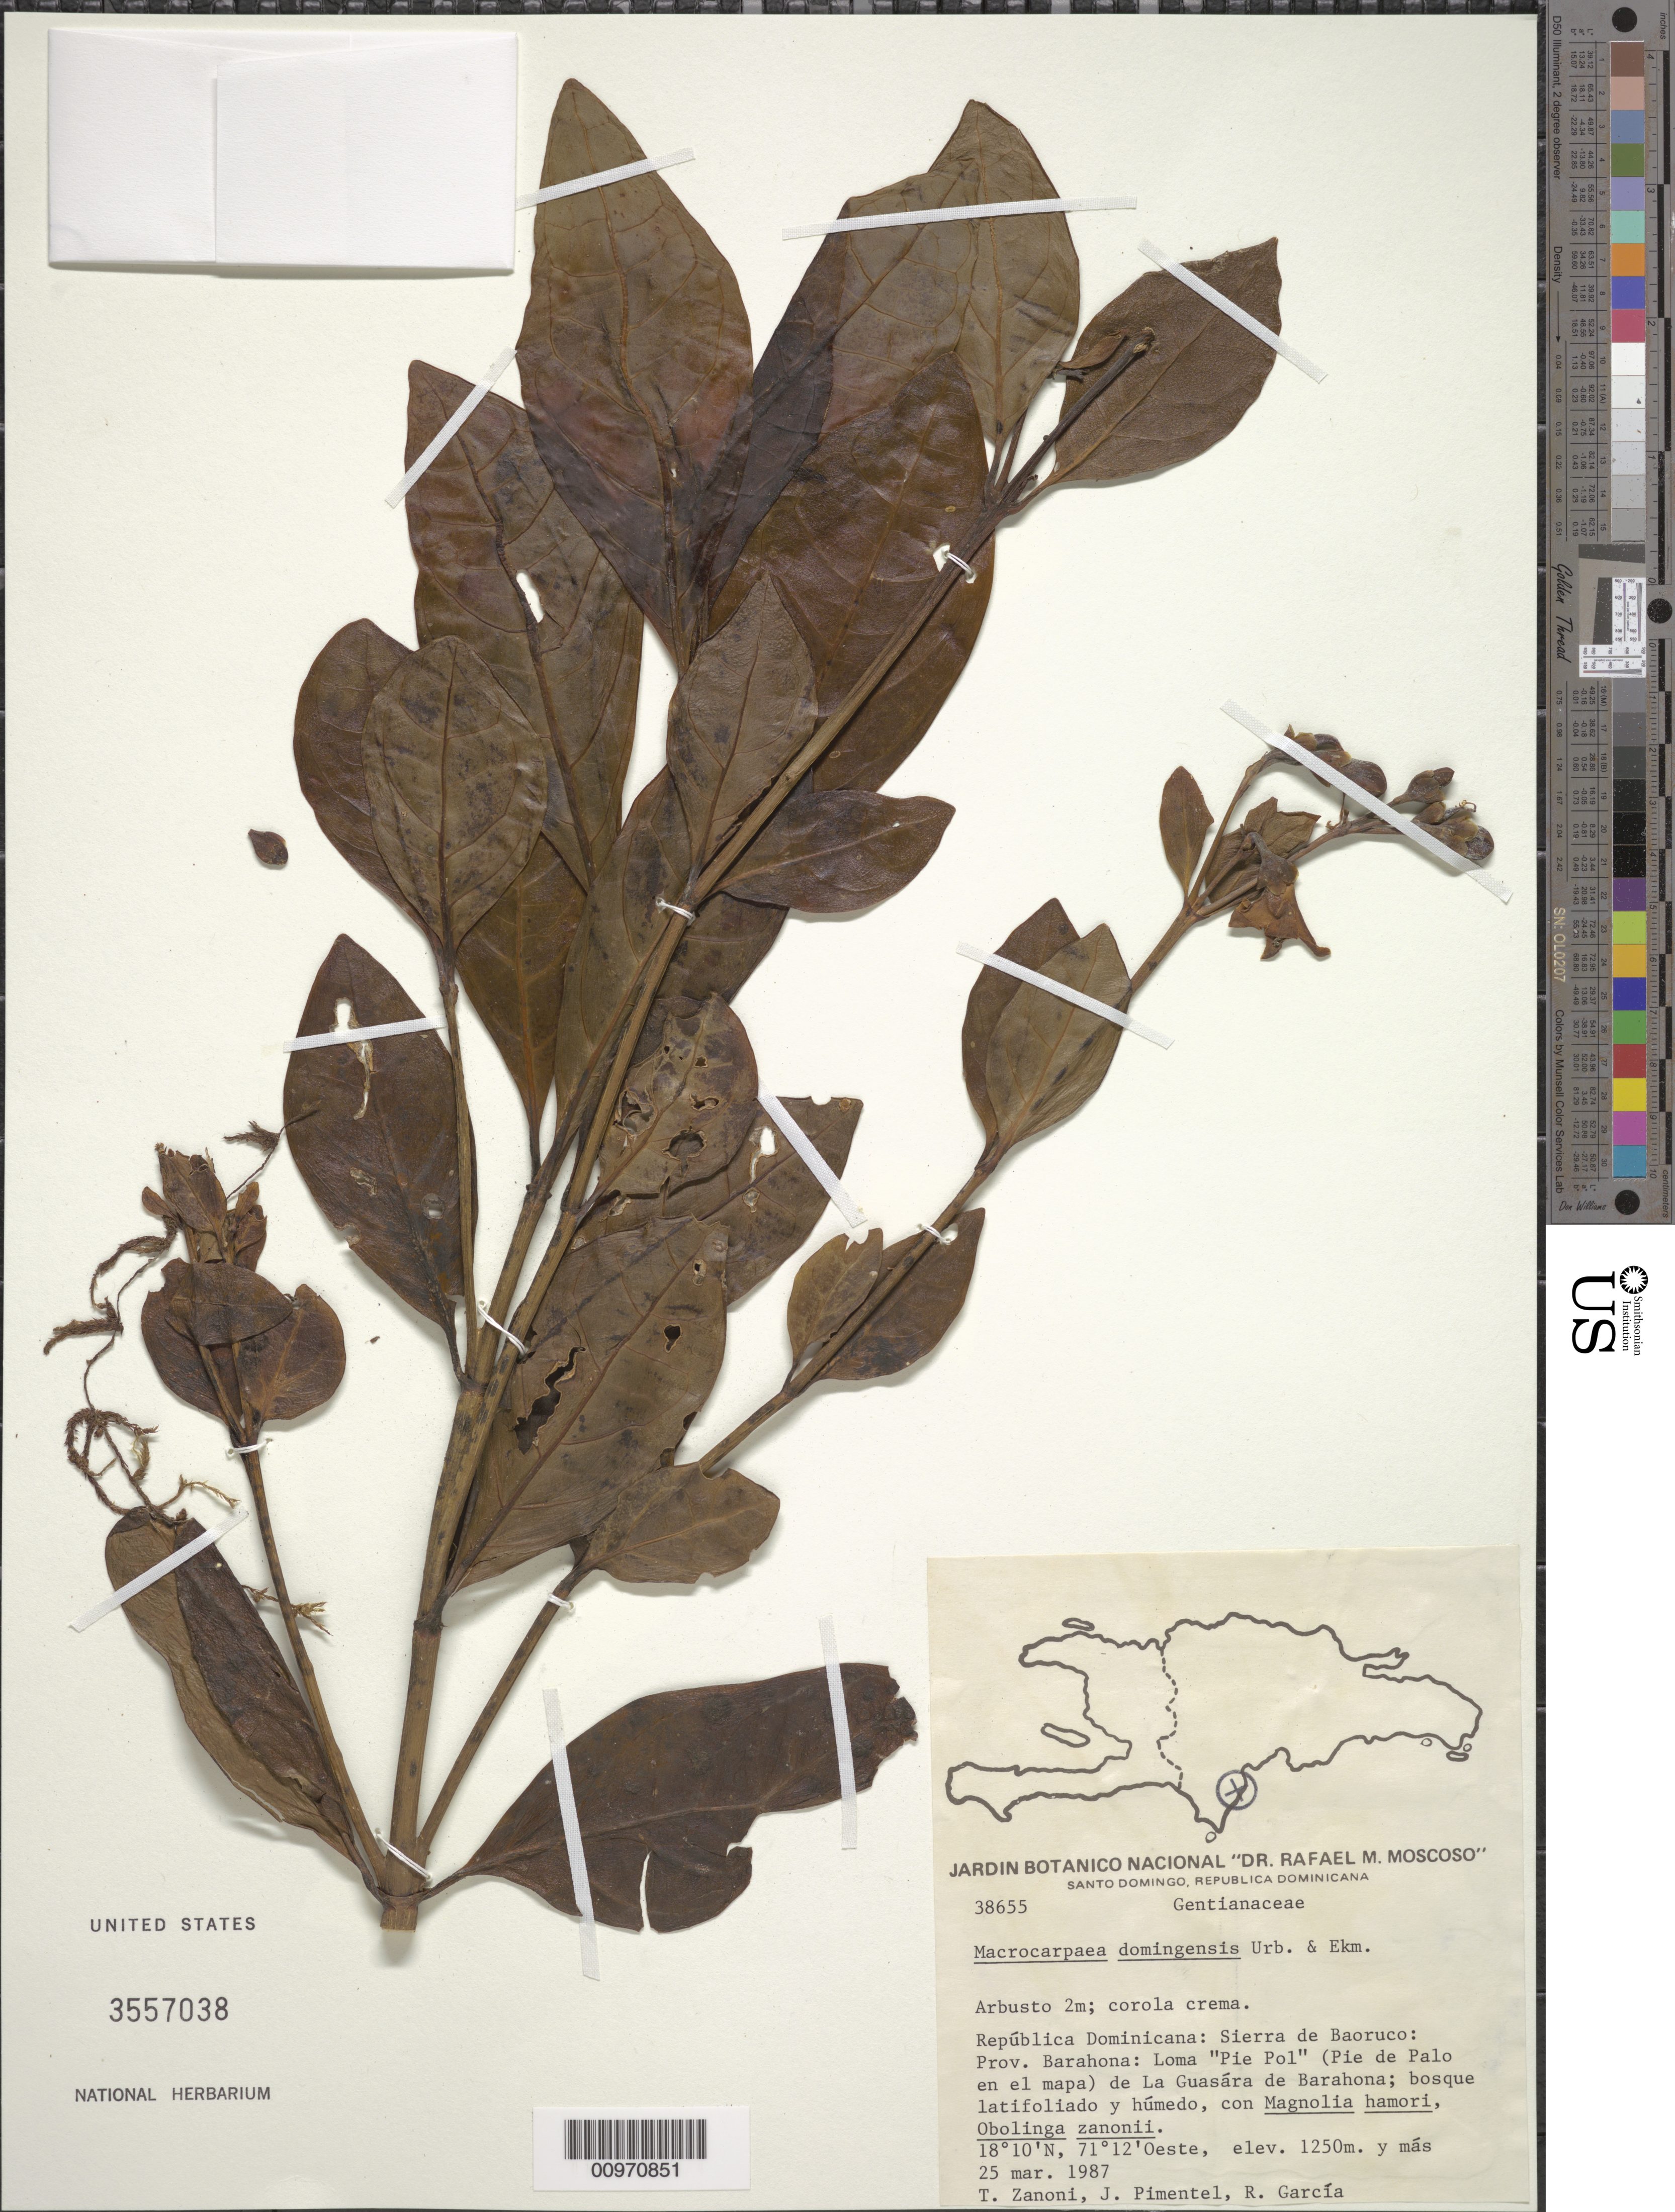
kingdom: Plantae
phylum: Tracheophyta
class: Magnoliopsida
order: Gentianales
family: Gentianaceae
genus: Macrocarpaea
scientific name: Macrocarpaea domingensis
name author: Urb. & Ekman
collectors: T. A. Zanoni, J. Pimentel & R. G. García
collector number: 38655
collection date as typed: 25 Mar 1987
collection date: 1987-03-25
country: Dominican Republic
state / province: Barahona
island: Hispaniola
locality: Sierra de Baoruco, Loma "Pie Pol" (Pie de Palo en el mapa) de La Guasára de Barahona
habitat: Bosque latifoliado y húmedo, con Magnolia hamori, Obolinga zanonii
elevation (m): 1250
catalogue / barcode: US 3557038